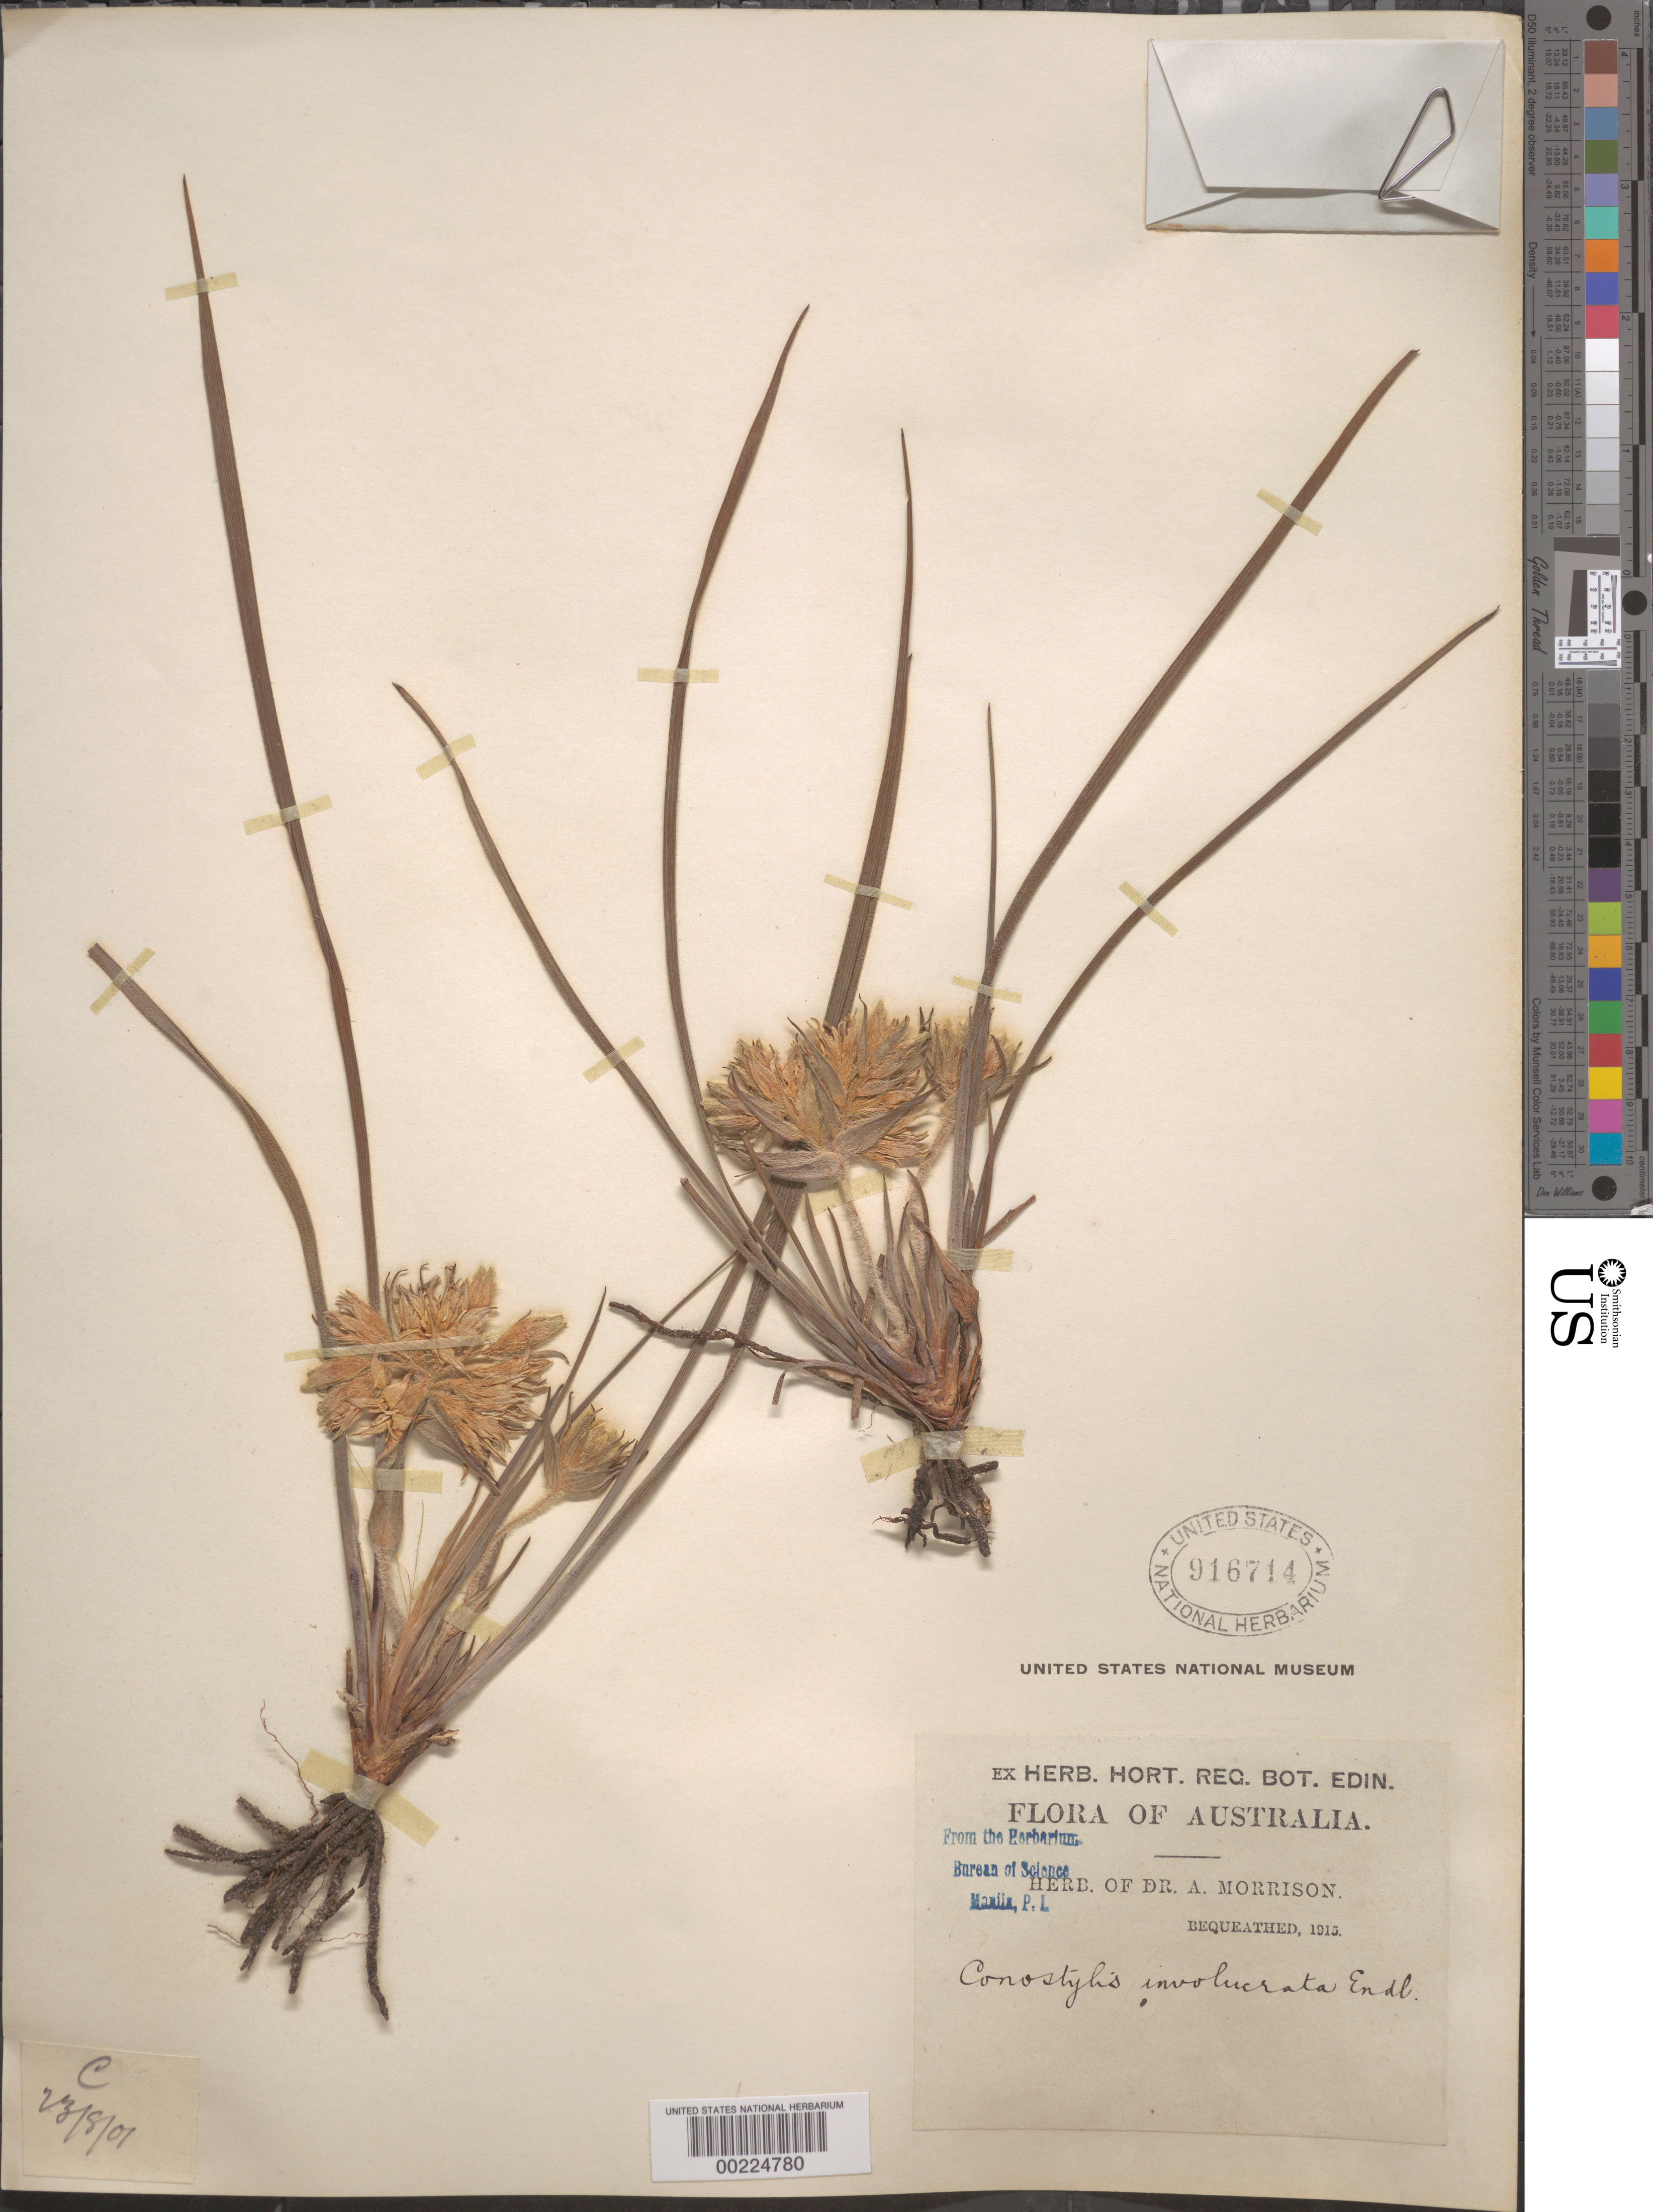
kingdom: Plantae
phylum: Tracheophyta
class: Liliopsida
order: Commelinales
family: Haemodoraceae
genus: Conostylis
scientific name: Conostylis involucrata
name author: Endl.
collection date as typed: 23 Aug 1901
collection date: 1901-08-23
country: Australia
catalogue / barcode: US 916714